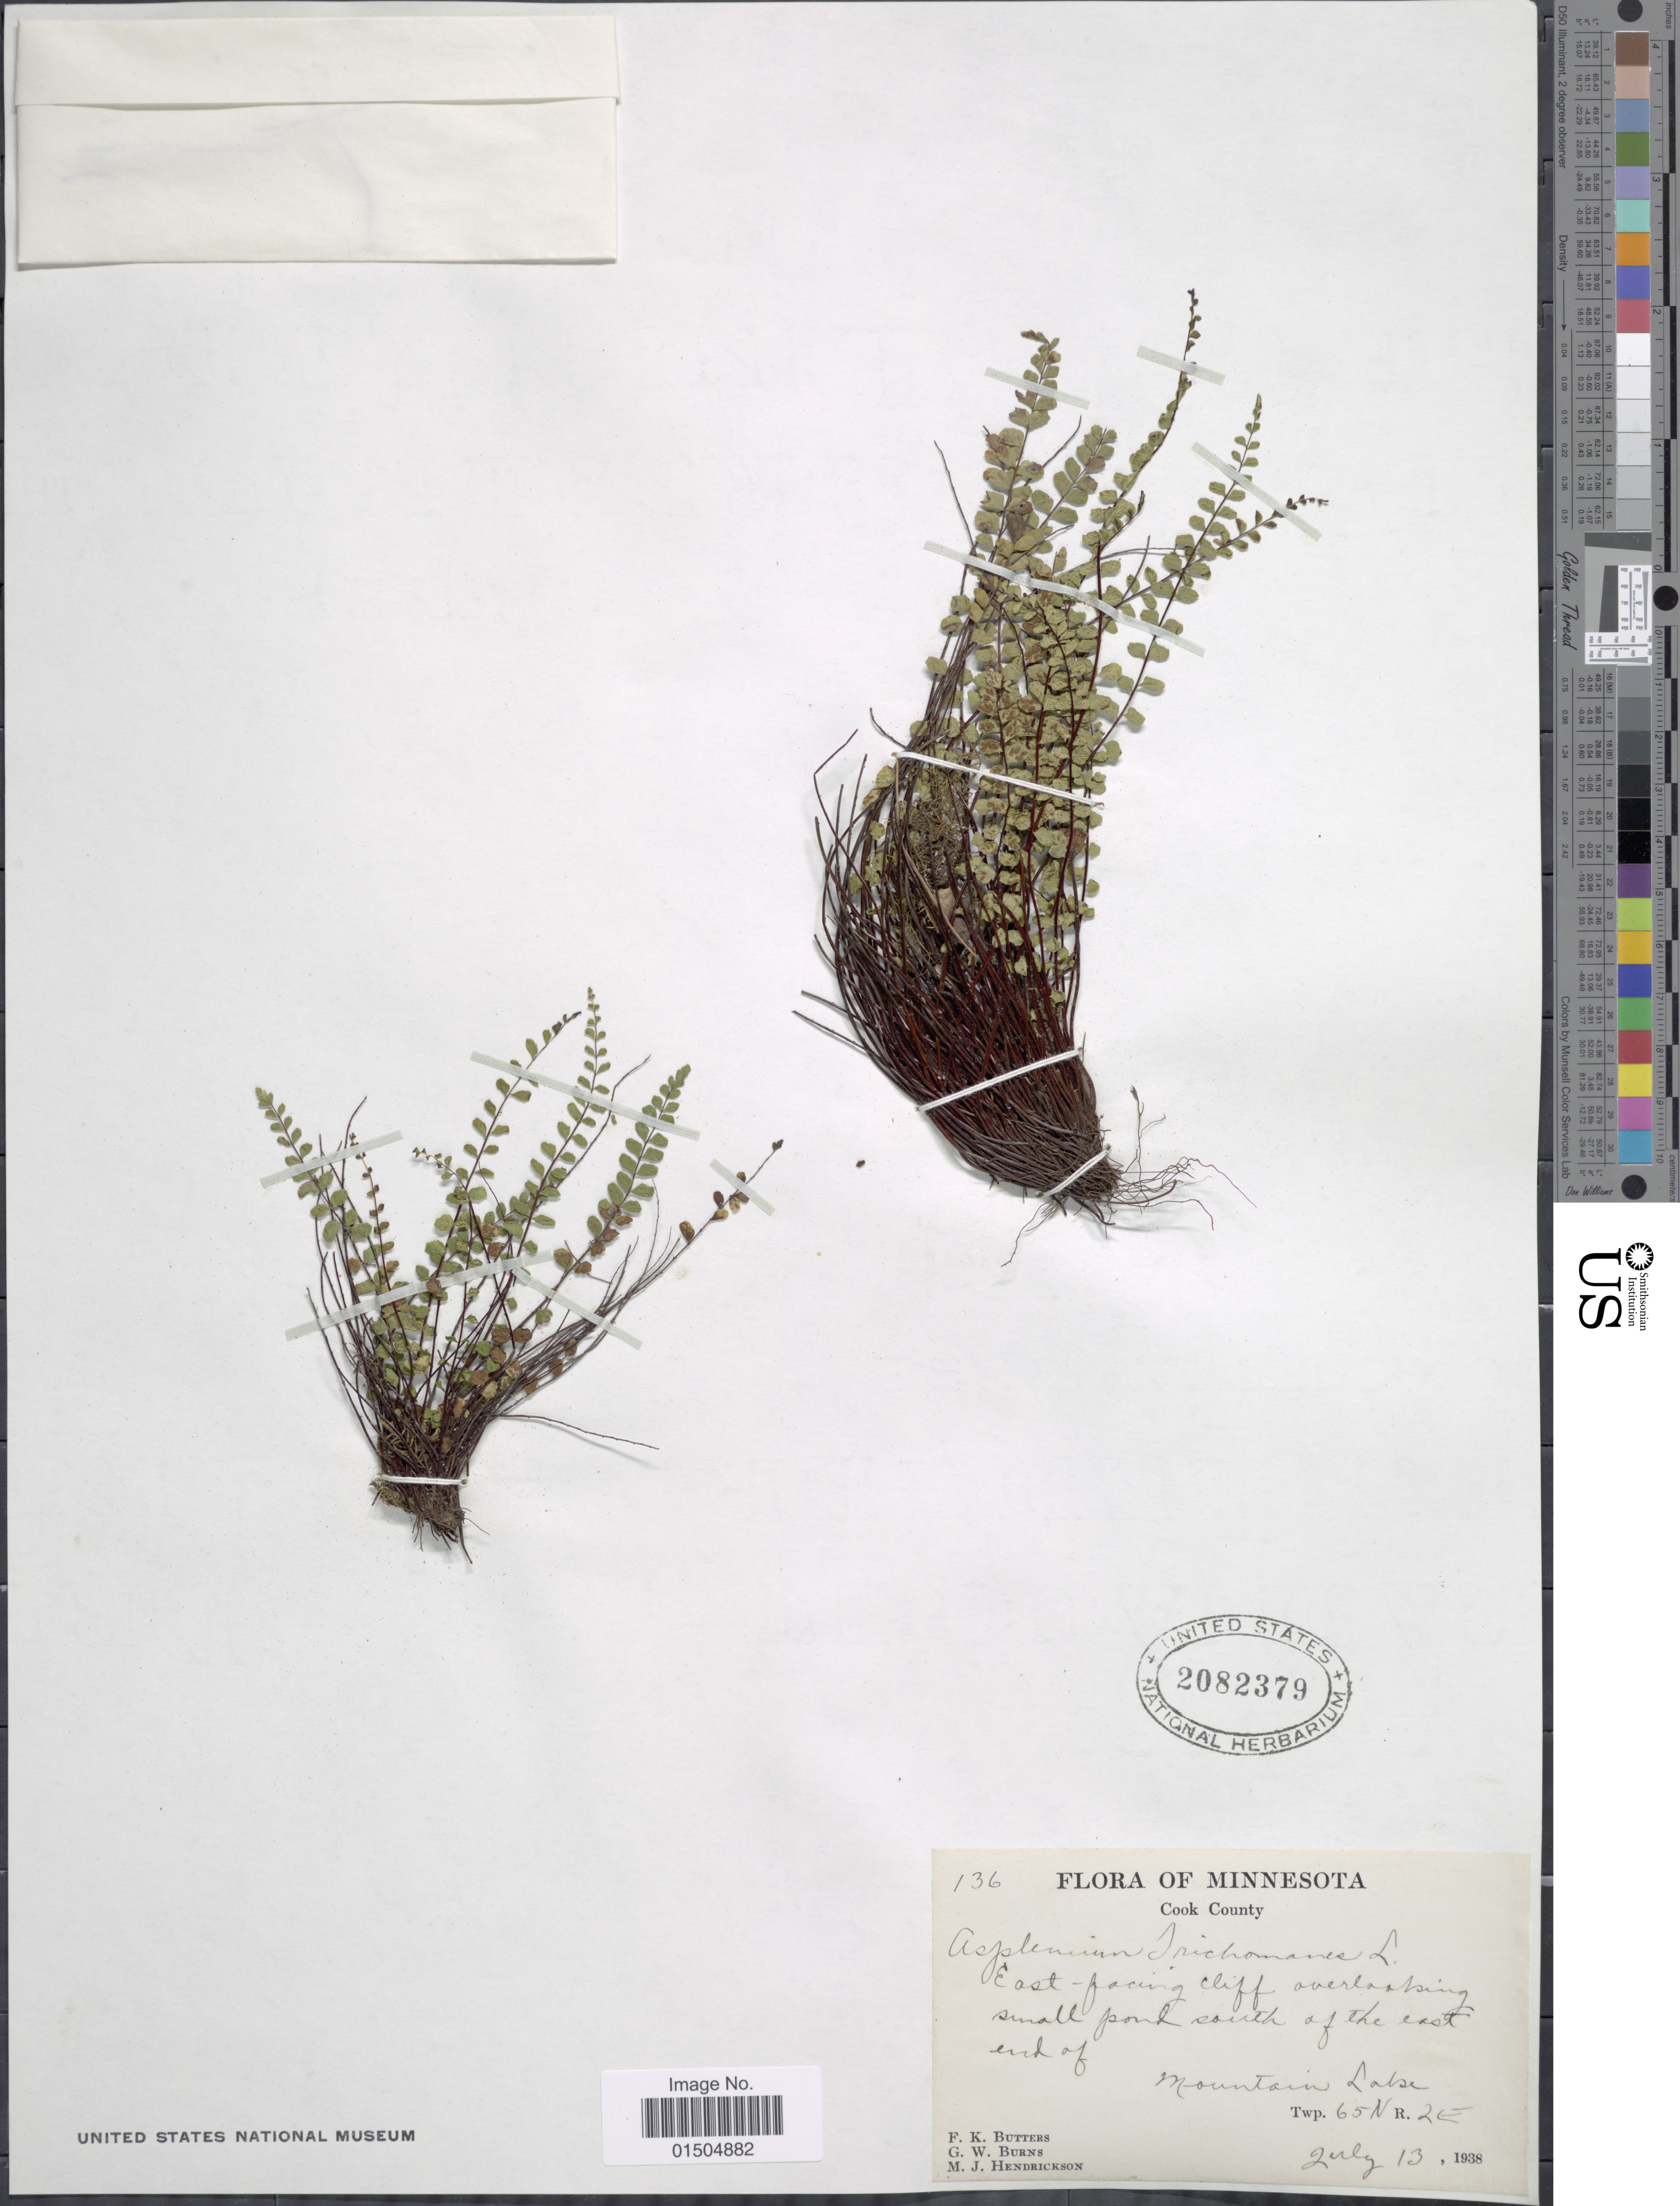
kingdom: Plantae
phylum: Tracheophyta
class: Polypodiopsida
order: Polypodiales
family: Aspleniaceae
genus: Asplenium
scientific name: Asplenium trichomanes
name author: L.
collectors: F. K. Butters, G. Burns & M. Hendrickson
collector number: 136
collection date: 1938-07-13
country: United States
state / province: Minnesota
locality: Cook County. East-facing cliff overlooking small pond south of the east end of Mountain Lake, Twp. 65N, R. 2E.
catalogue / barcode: US 2082379